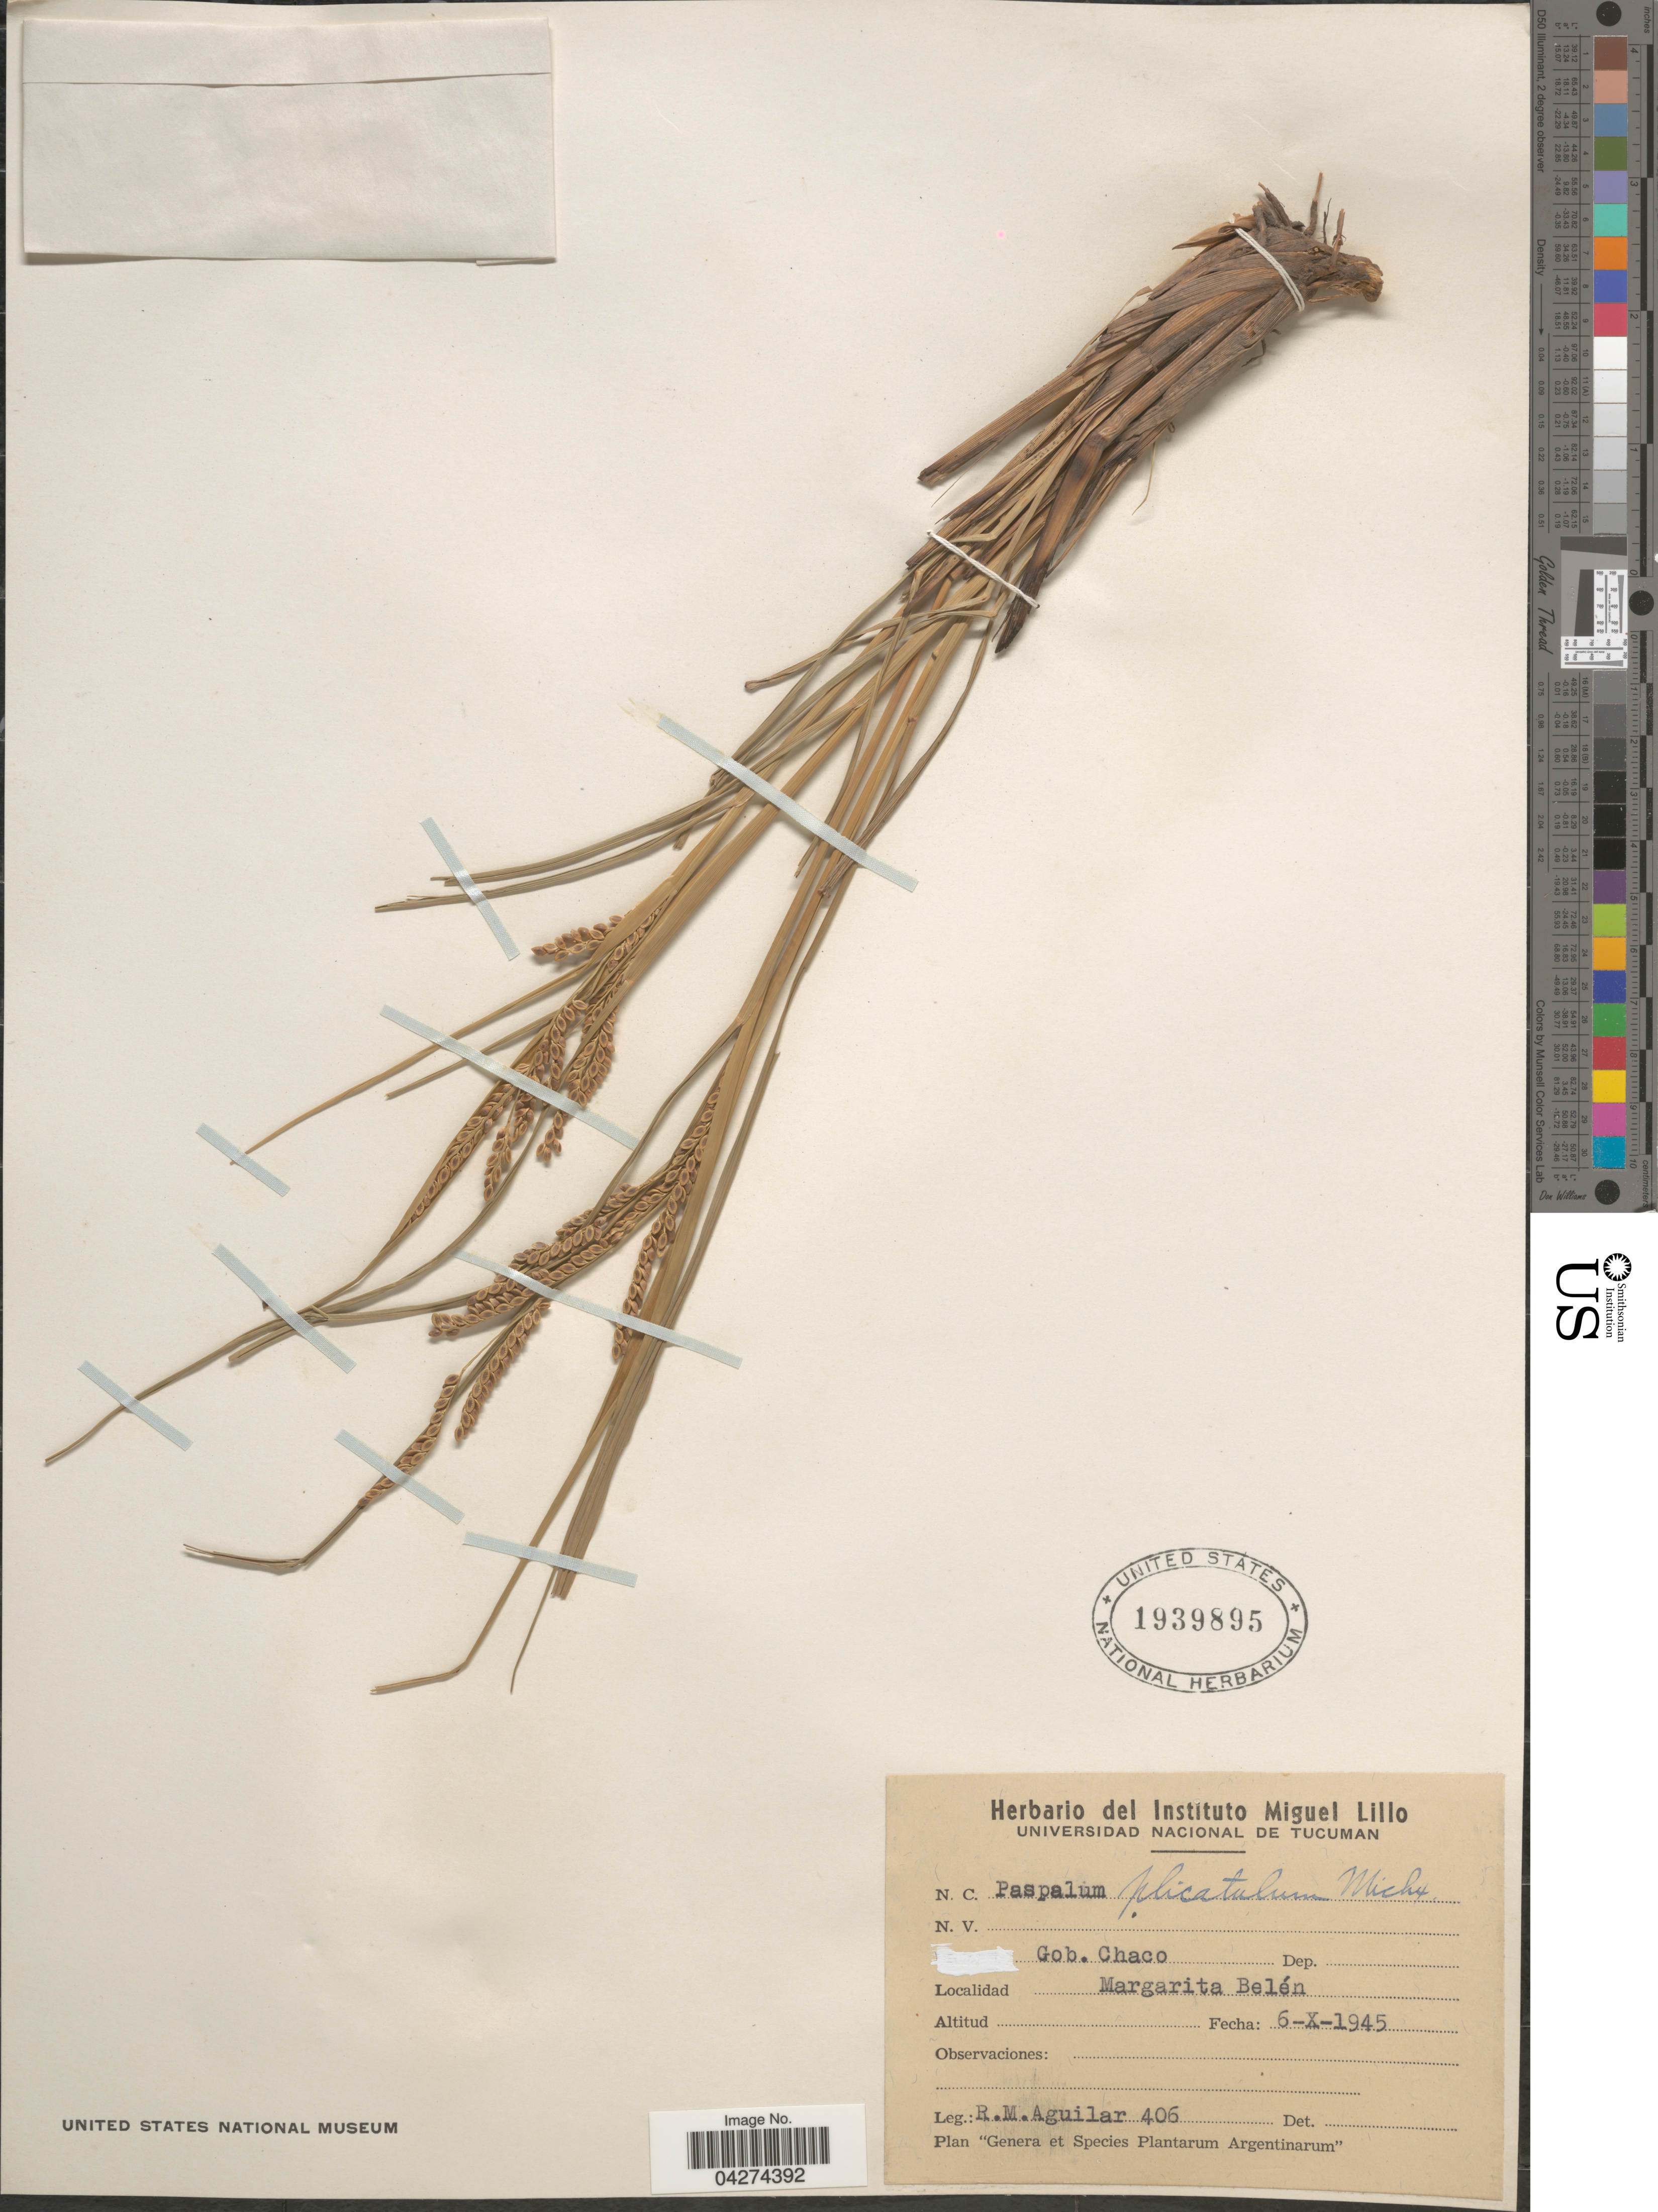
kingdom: Plantae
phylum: Tracheophyta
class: Liliopsida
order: Poales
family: Poaceae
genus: Paspalum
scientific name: Paspalum plicatulum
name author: Michx.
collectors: R. Aguilar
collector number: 406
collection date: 1945-10-06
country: Argentina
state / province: Chaco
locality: Gob.Chaco. Margarita Belén.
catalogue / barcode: US 1939895